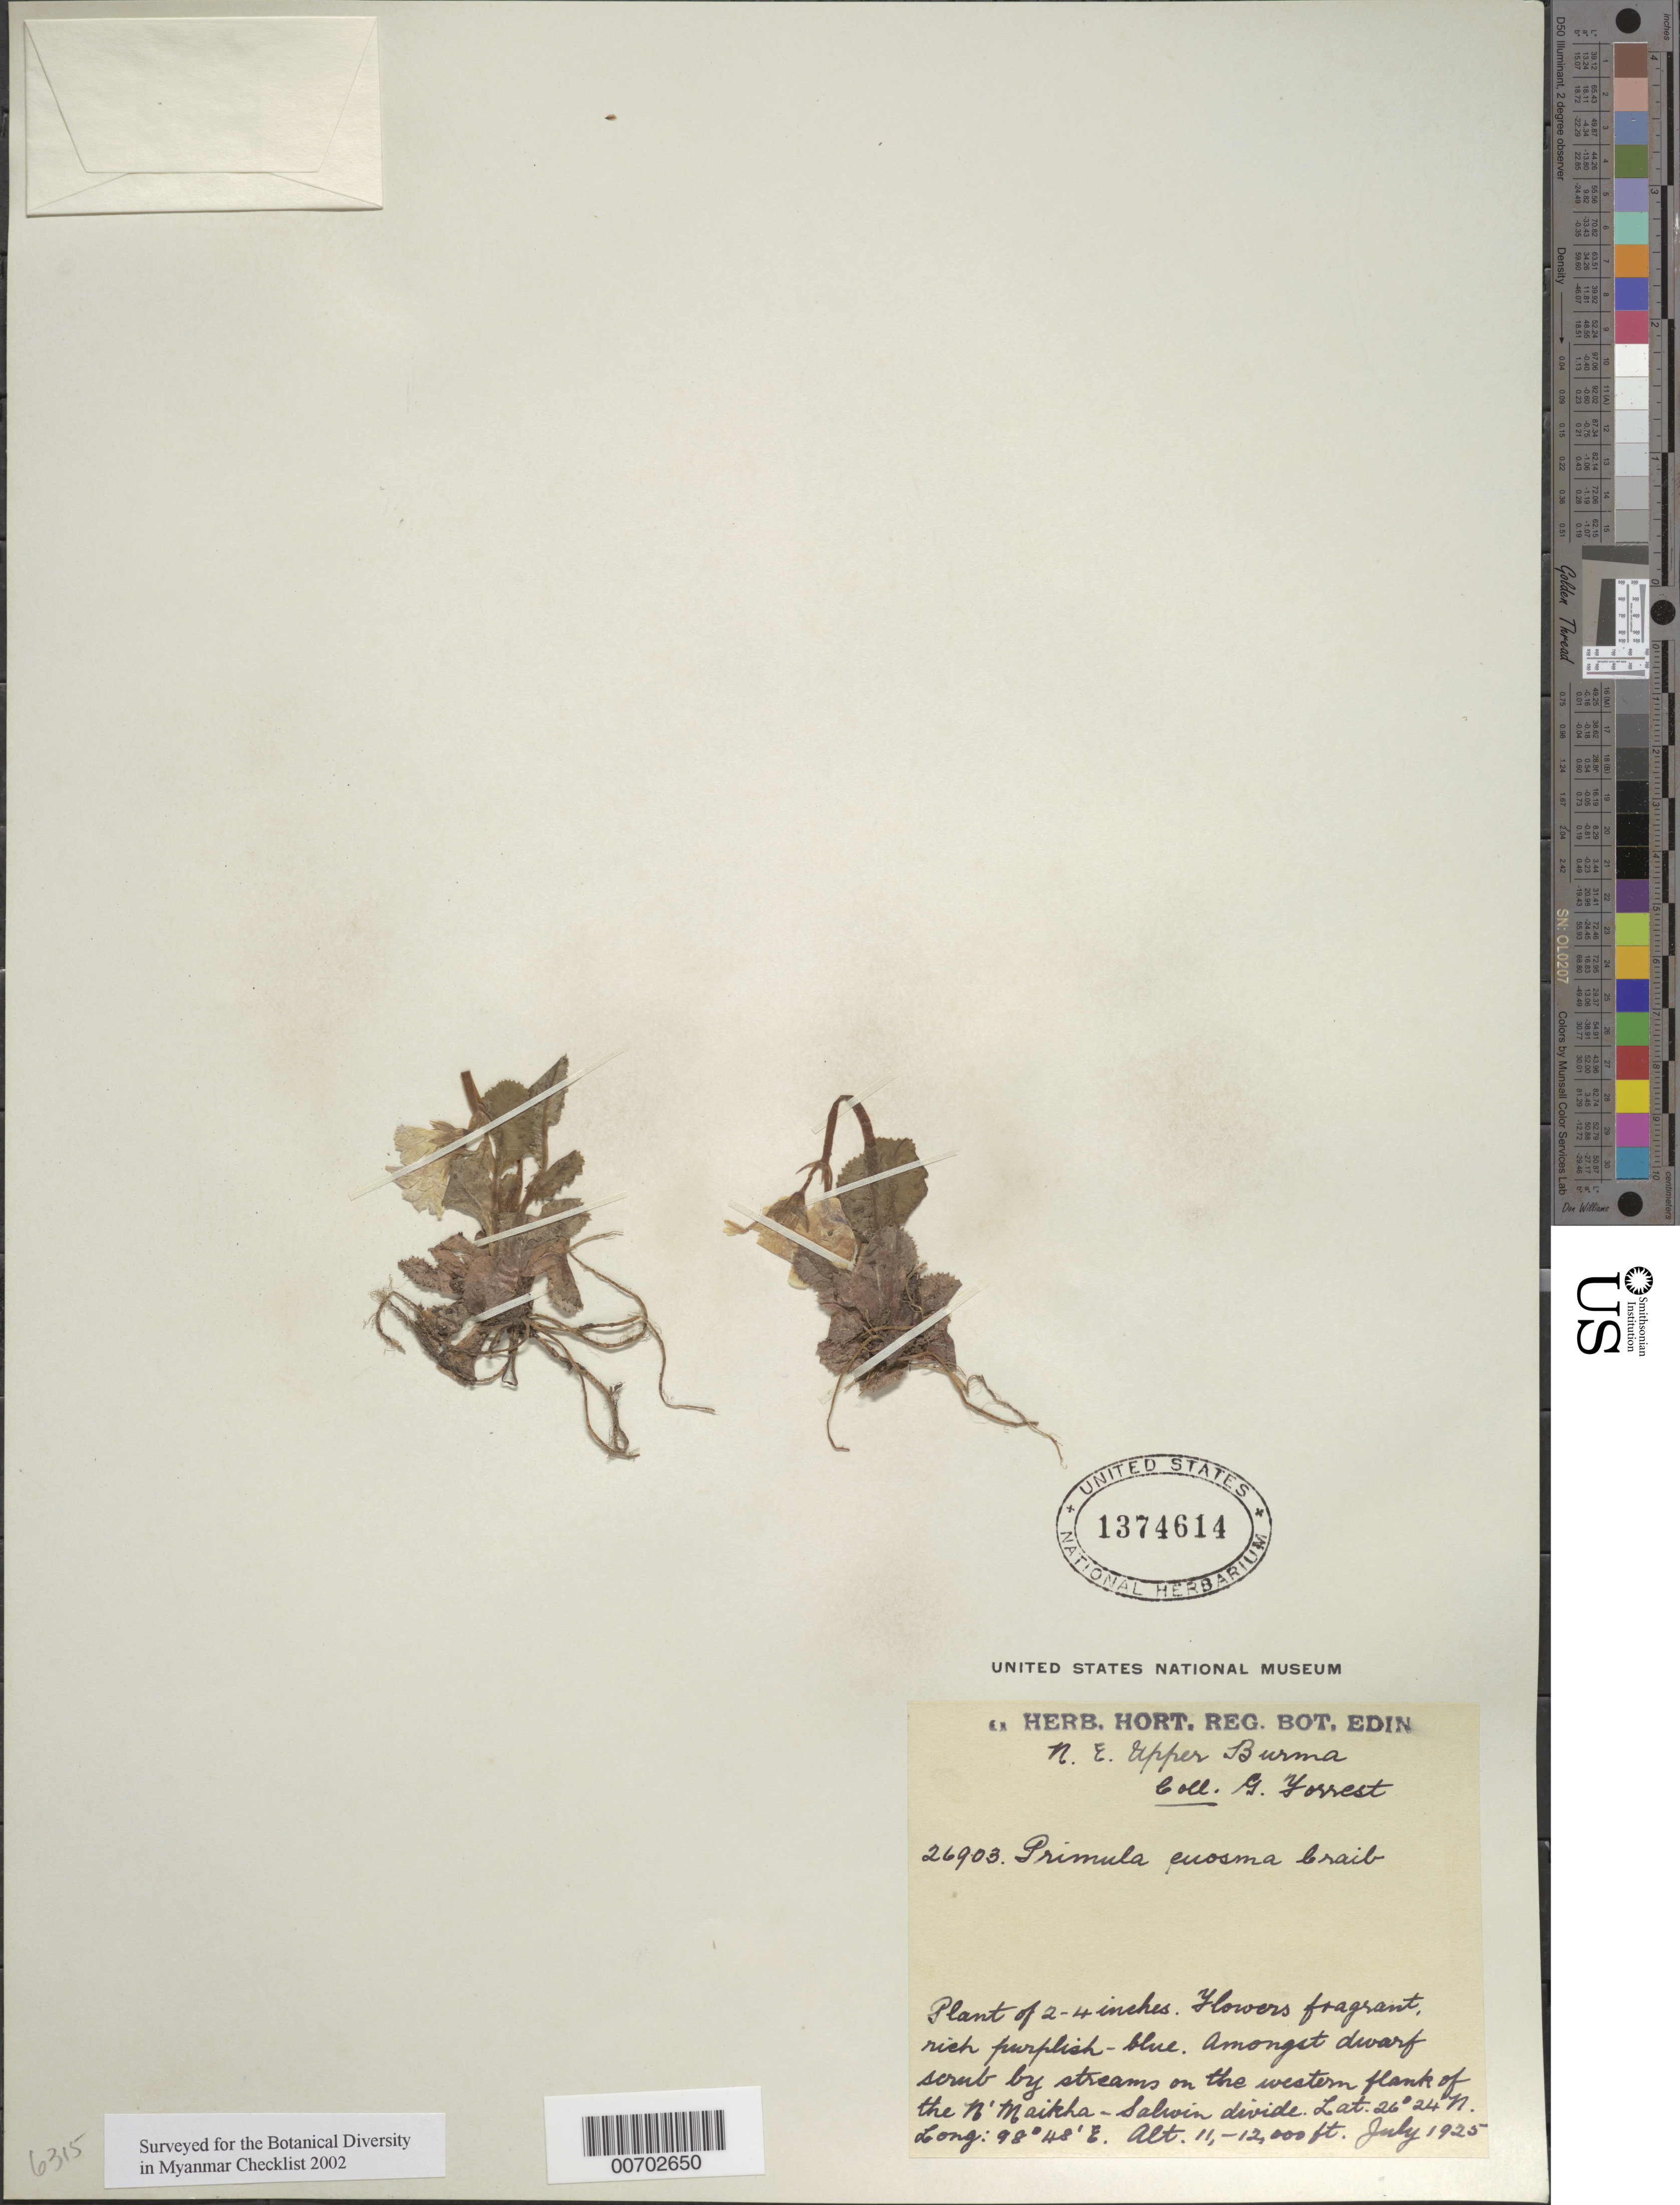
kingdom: Plantae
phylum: Tracheophyta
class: Magnoliopsida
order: Ericales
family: Primulaceae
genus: Primula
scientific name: Primula euosma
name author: Craib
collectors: G. Forrest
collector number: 26903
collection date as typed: Jul 1925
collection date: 1925-07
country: Myanmar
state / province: Kachin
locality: N'Maikha-Salwin Divide, W flank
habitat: Among scrub along streams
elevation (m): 3353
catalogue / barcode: US 1374614